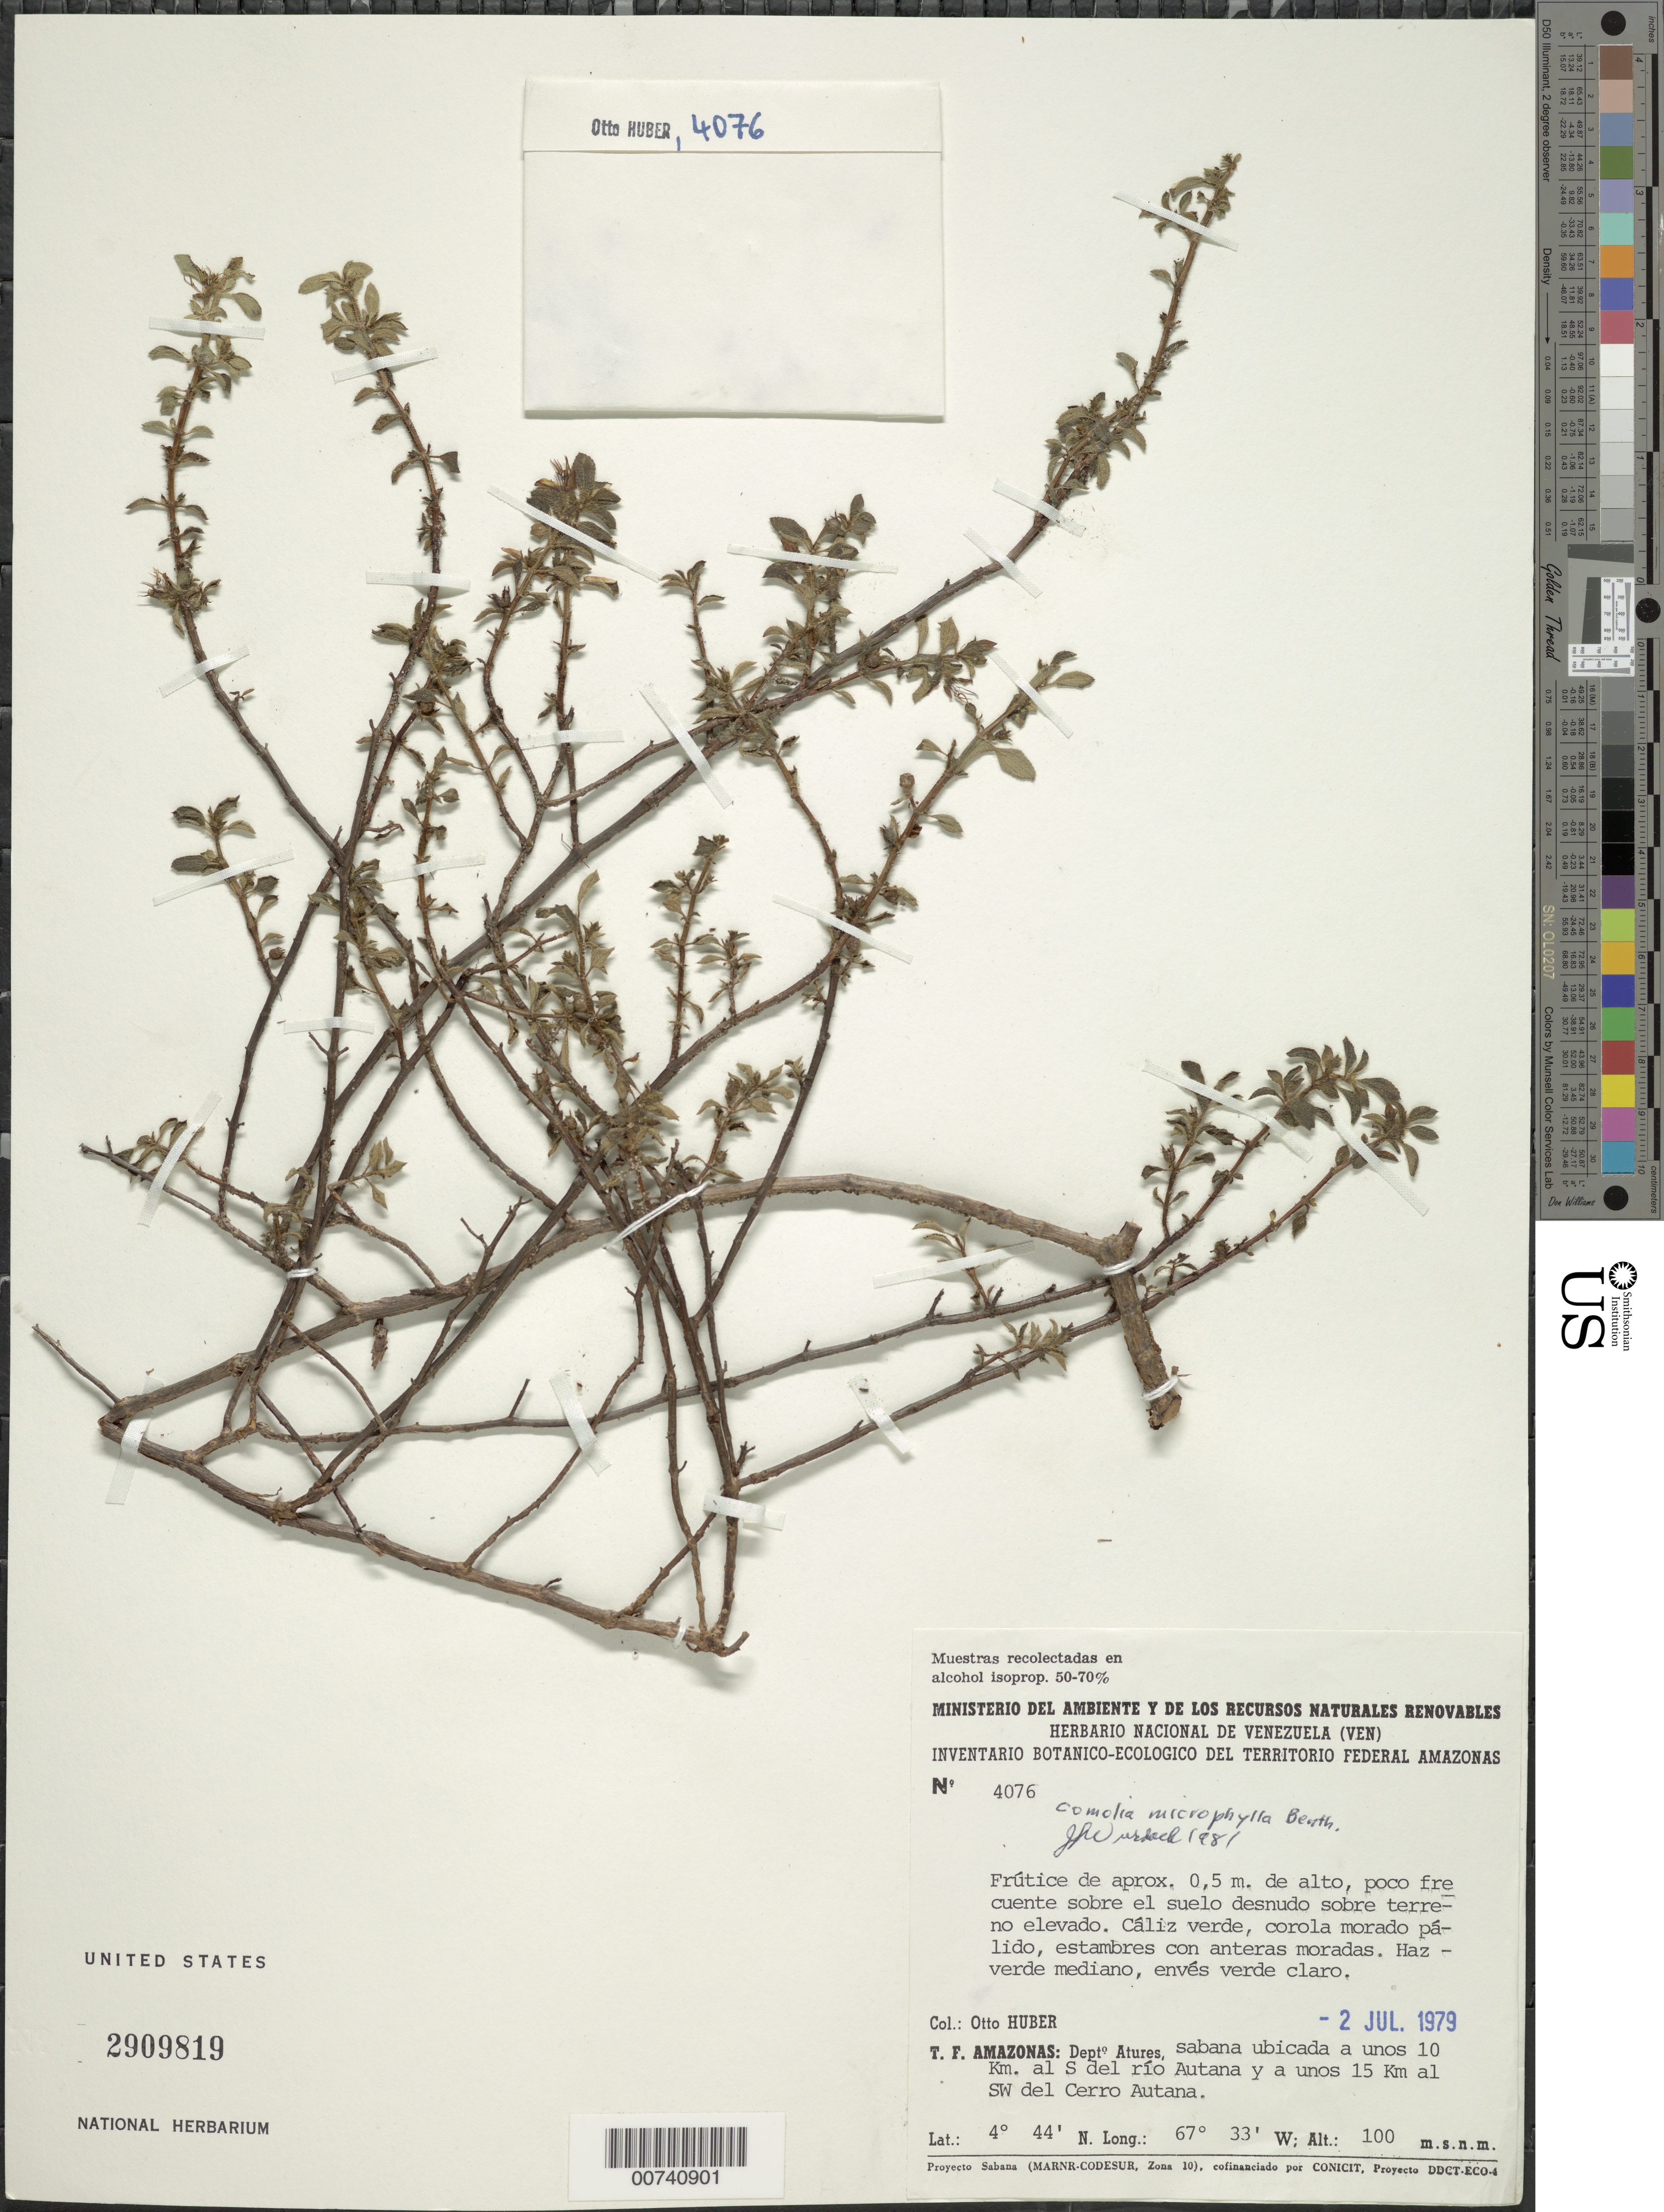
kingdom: Plantae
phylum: Tracheophyta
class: Magnoliopsida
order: Myrtales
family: Melastomataceae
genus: Comolia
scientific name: Comolia microphylla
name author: Benth.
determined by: Wurdack, John J., (US), US (UNITED STATES)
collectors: O. Huber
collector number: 4076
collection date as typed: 2-Jul-79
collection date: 1979-07-02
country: Venezuela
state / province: Amazonas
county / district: Atures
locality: Río Autana, 10 km al S, 15 km NW of Cerro Autana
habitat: Sobre el suelo desnudo sobre terreno elevado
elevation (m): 100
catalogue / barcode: US 2909819